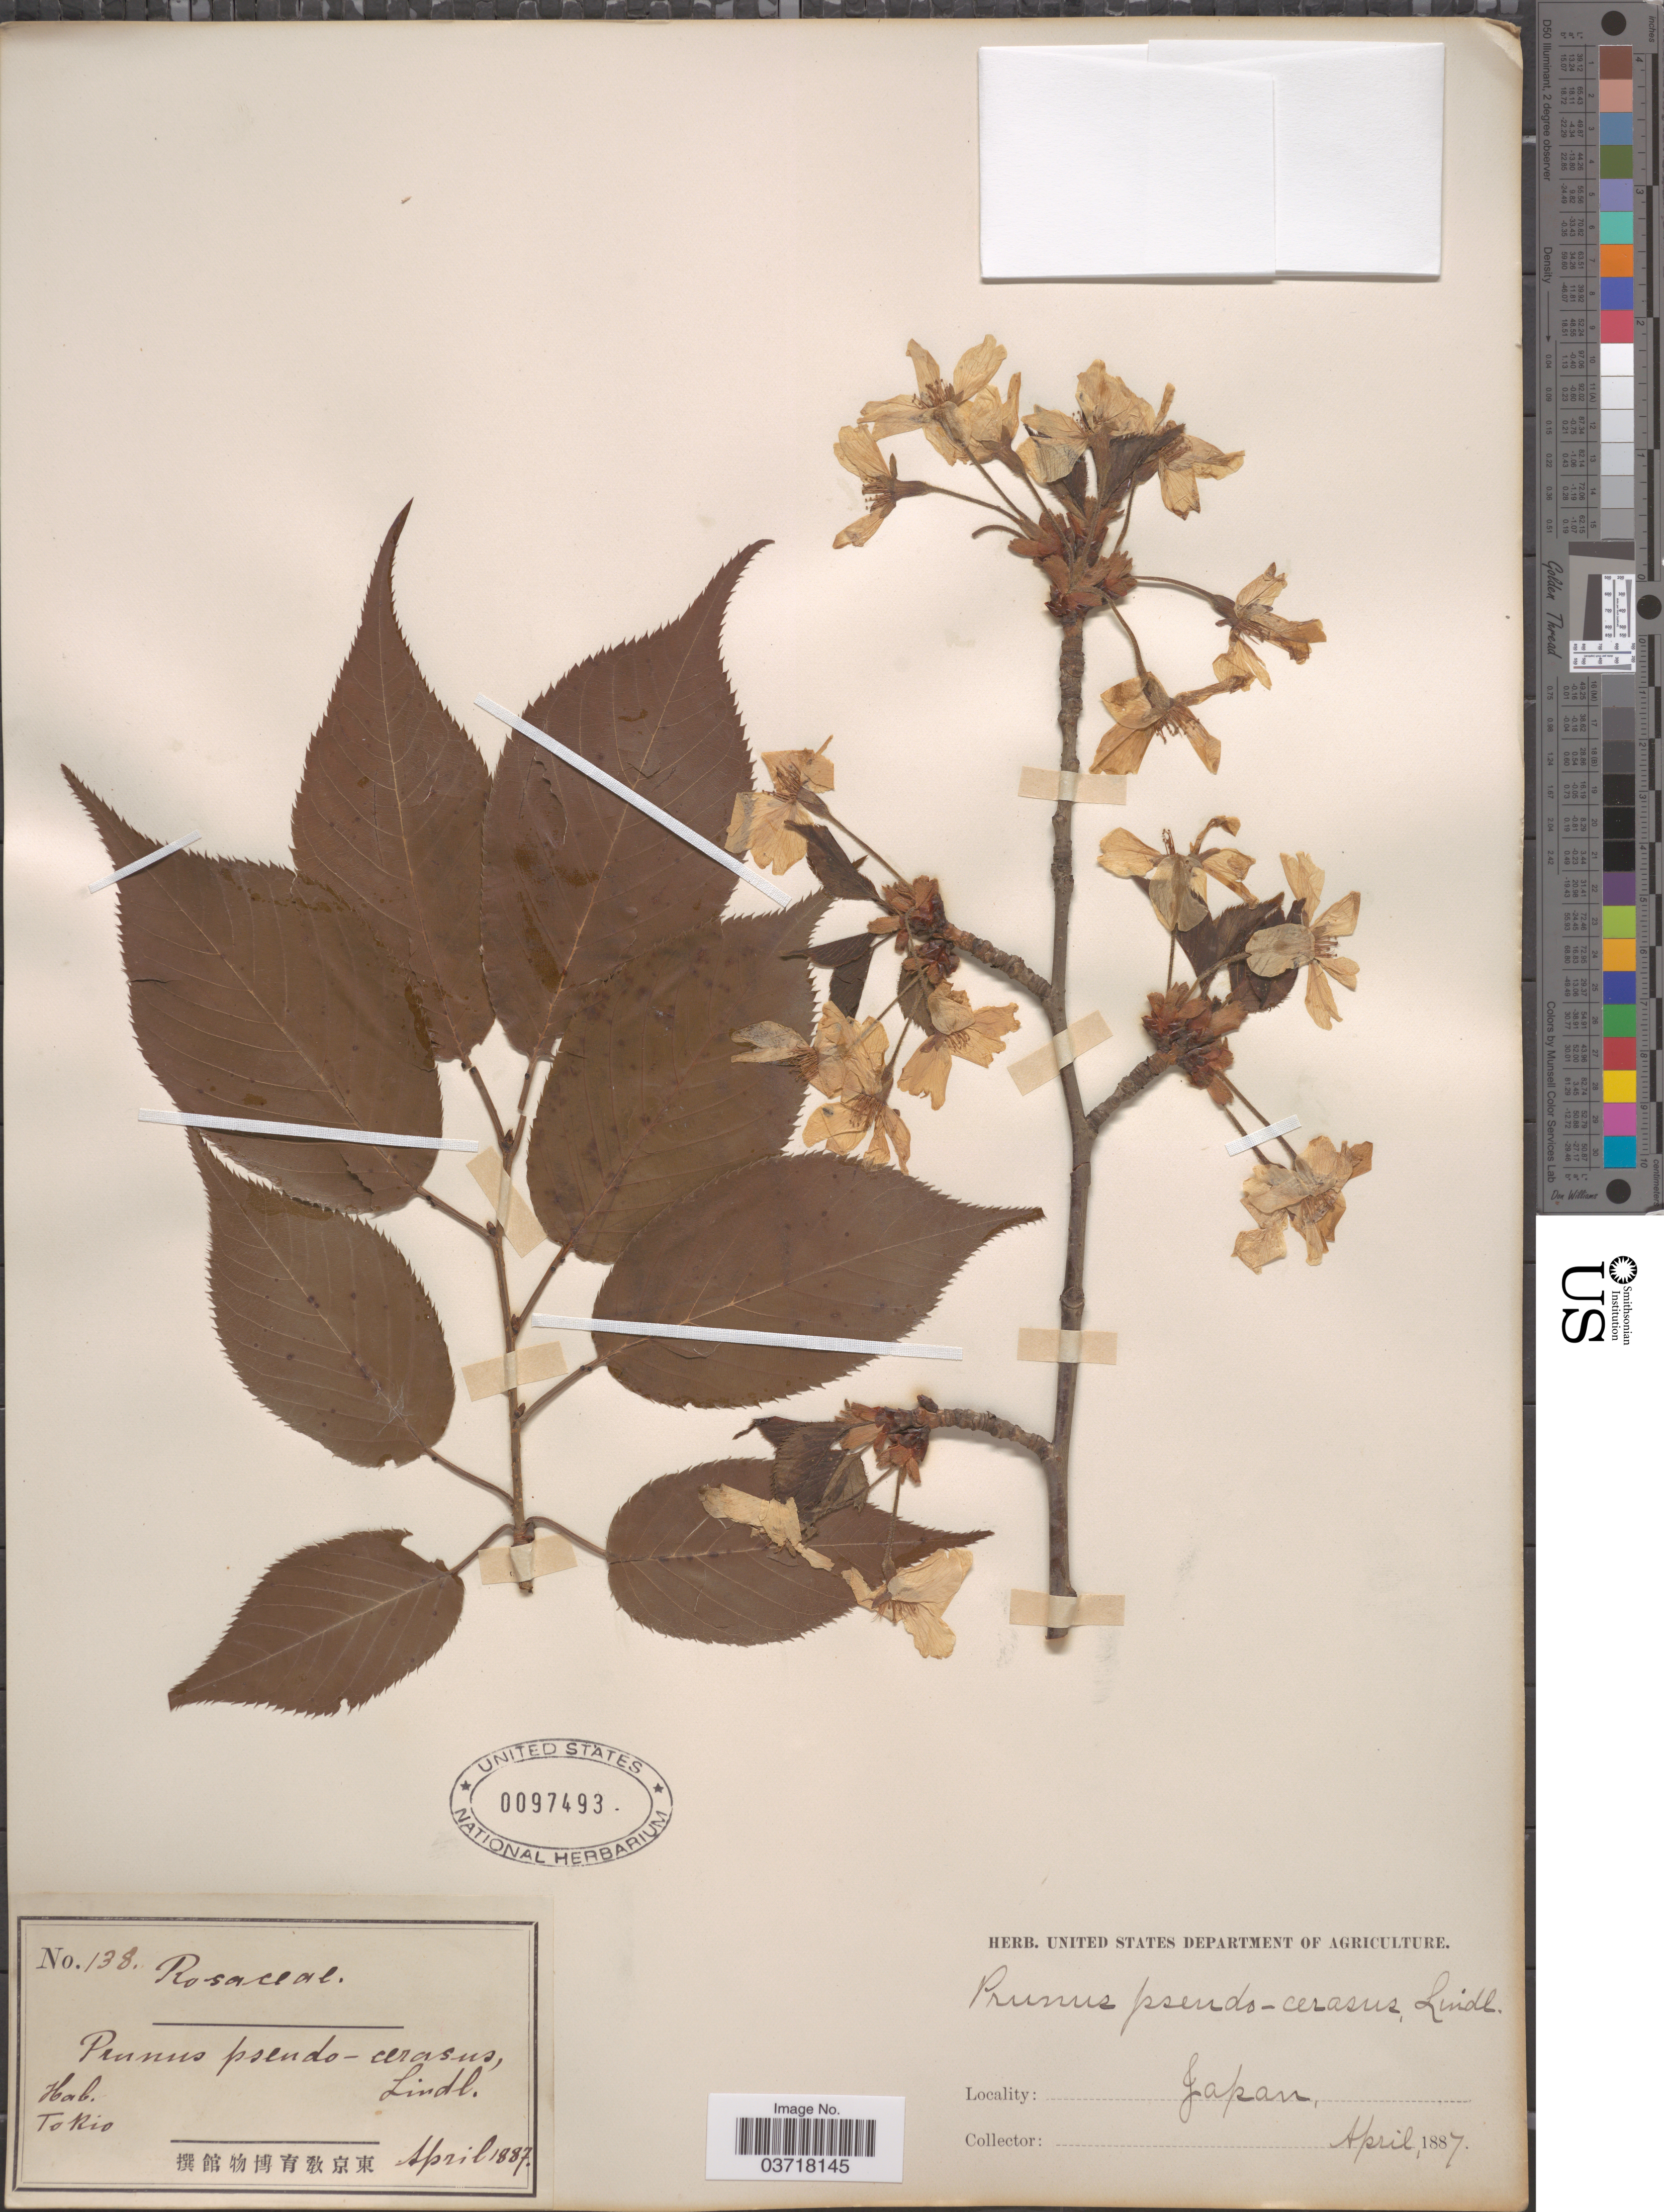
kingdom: Plantae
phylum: Tracheophyta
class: Magnoliopsida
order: Rosales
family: Rosaceae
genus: Prunus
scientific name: Prunus pseudocerasus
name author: Lindl.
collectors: Facchini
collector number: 138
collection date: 1887-04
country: Japan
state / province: Tokyo, Federal City of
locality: Tokio.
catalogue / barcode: US 97493